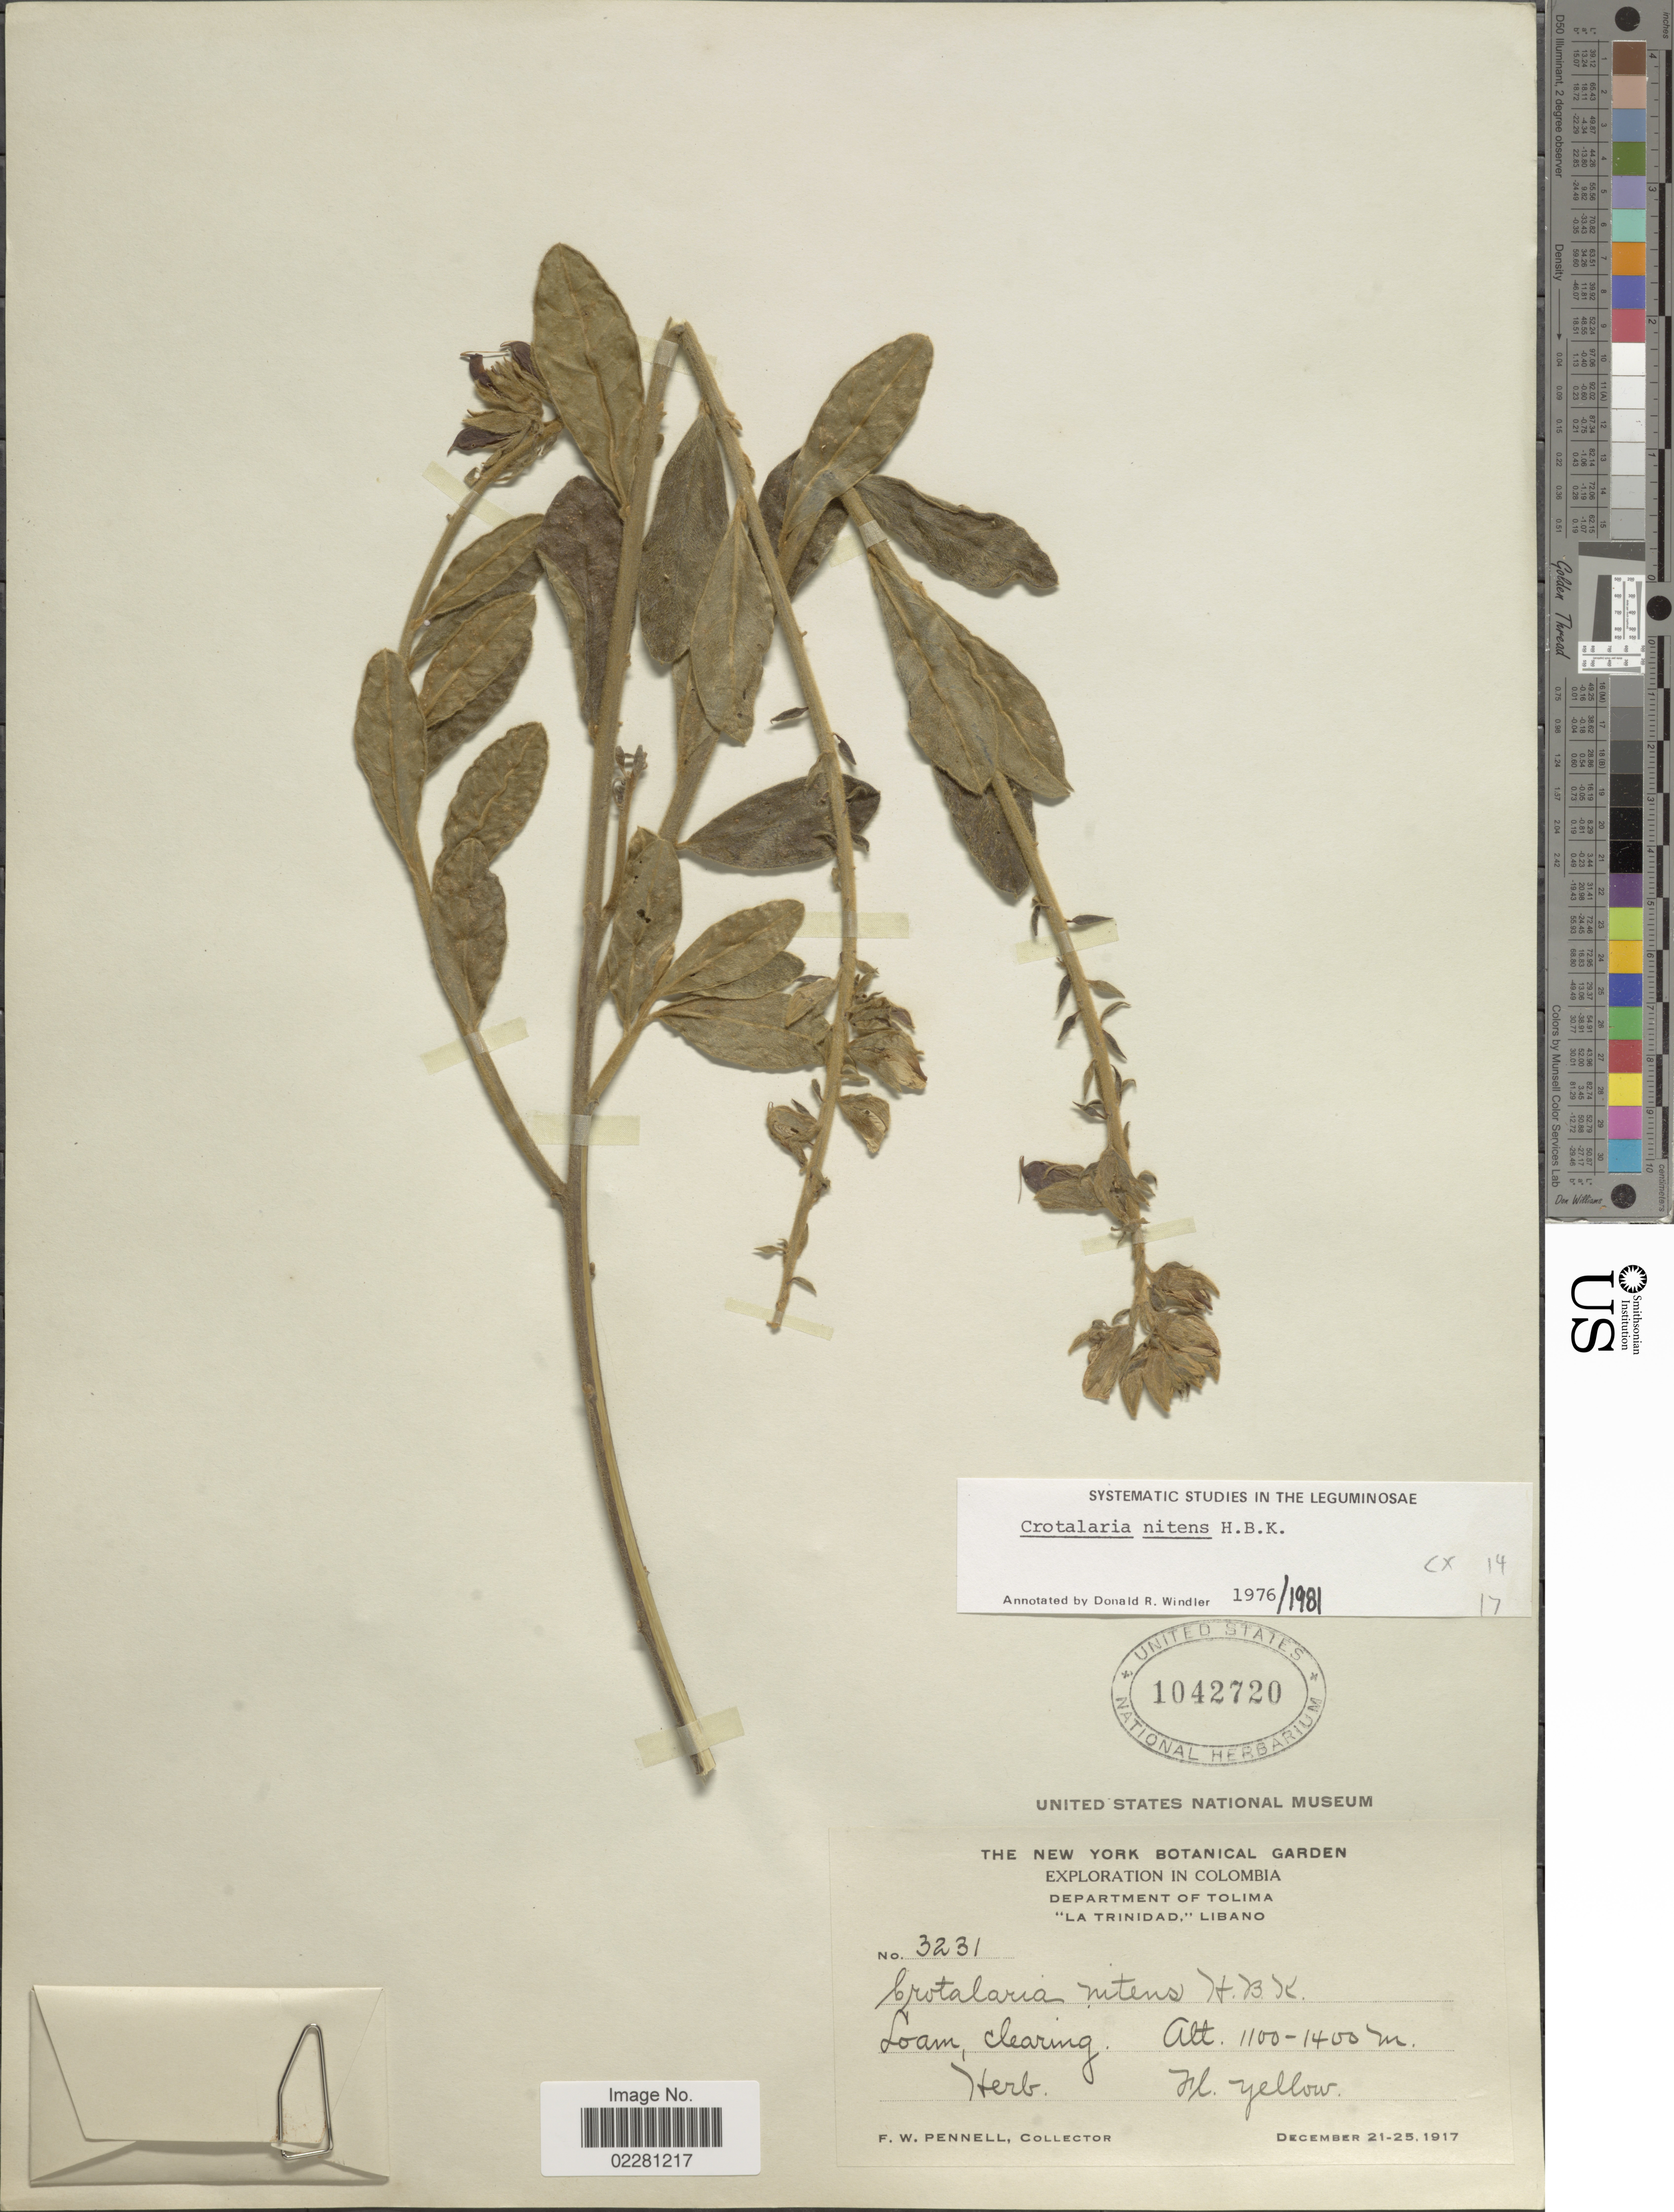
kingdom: Plantae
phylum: Tracheophyta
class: Magnoliopsida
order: Fabales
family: Fabaceae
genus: Crotalaria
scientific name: Crotalaria nitens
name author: Kunth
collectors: F. W. Pennell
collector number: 3231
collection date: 1917-12-21/1917-12-25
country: Colombia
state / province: Tolima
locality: La Trinidad, Libano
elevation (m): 1100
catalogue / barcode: US 1042720